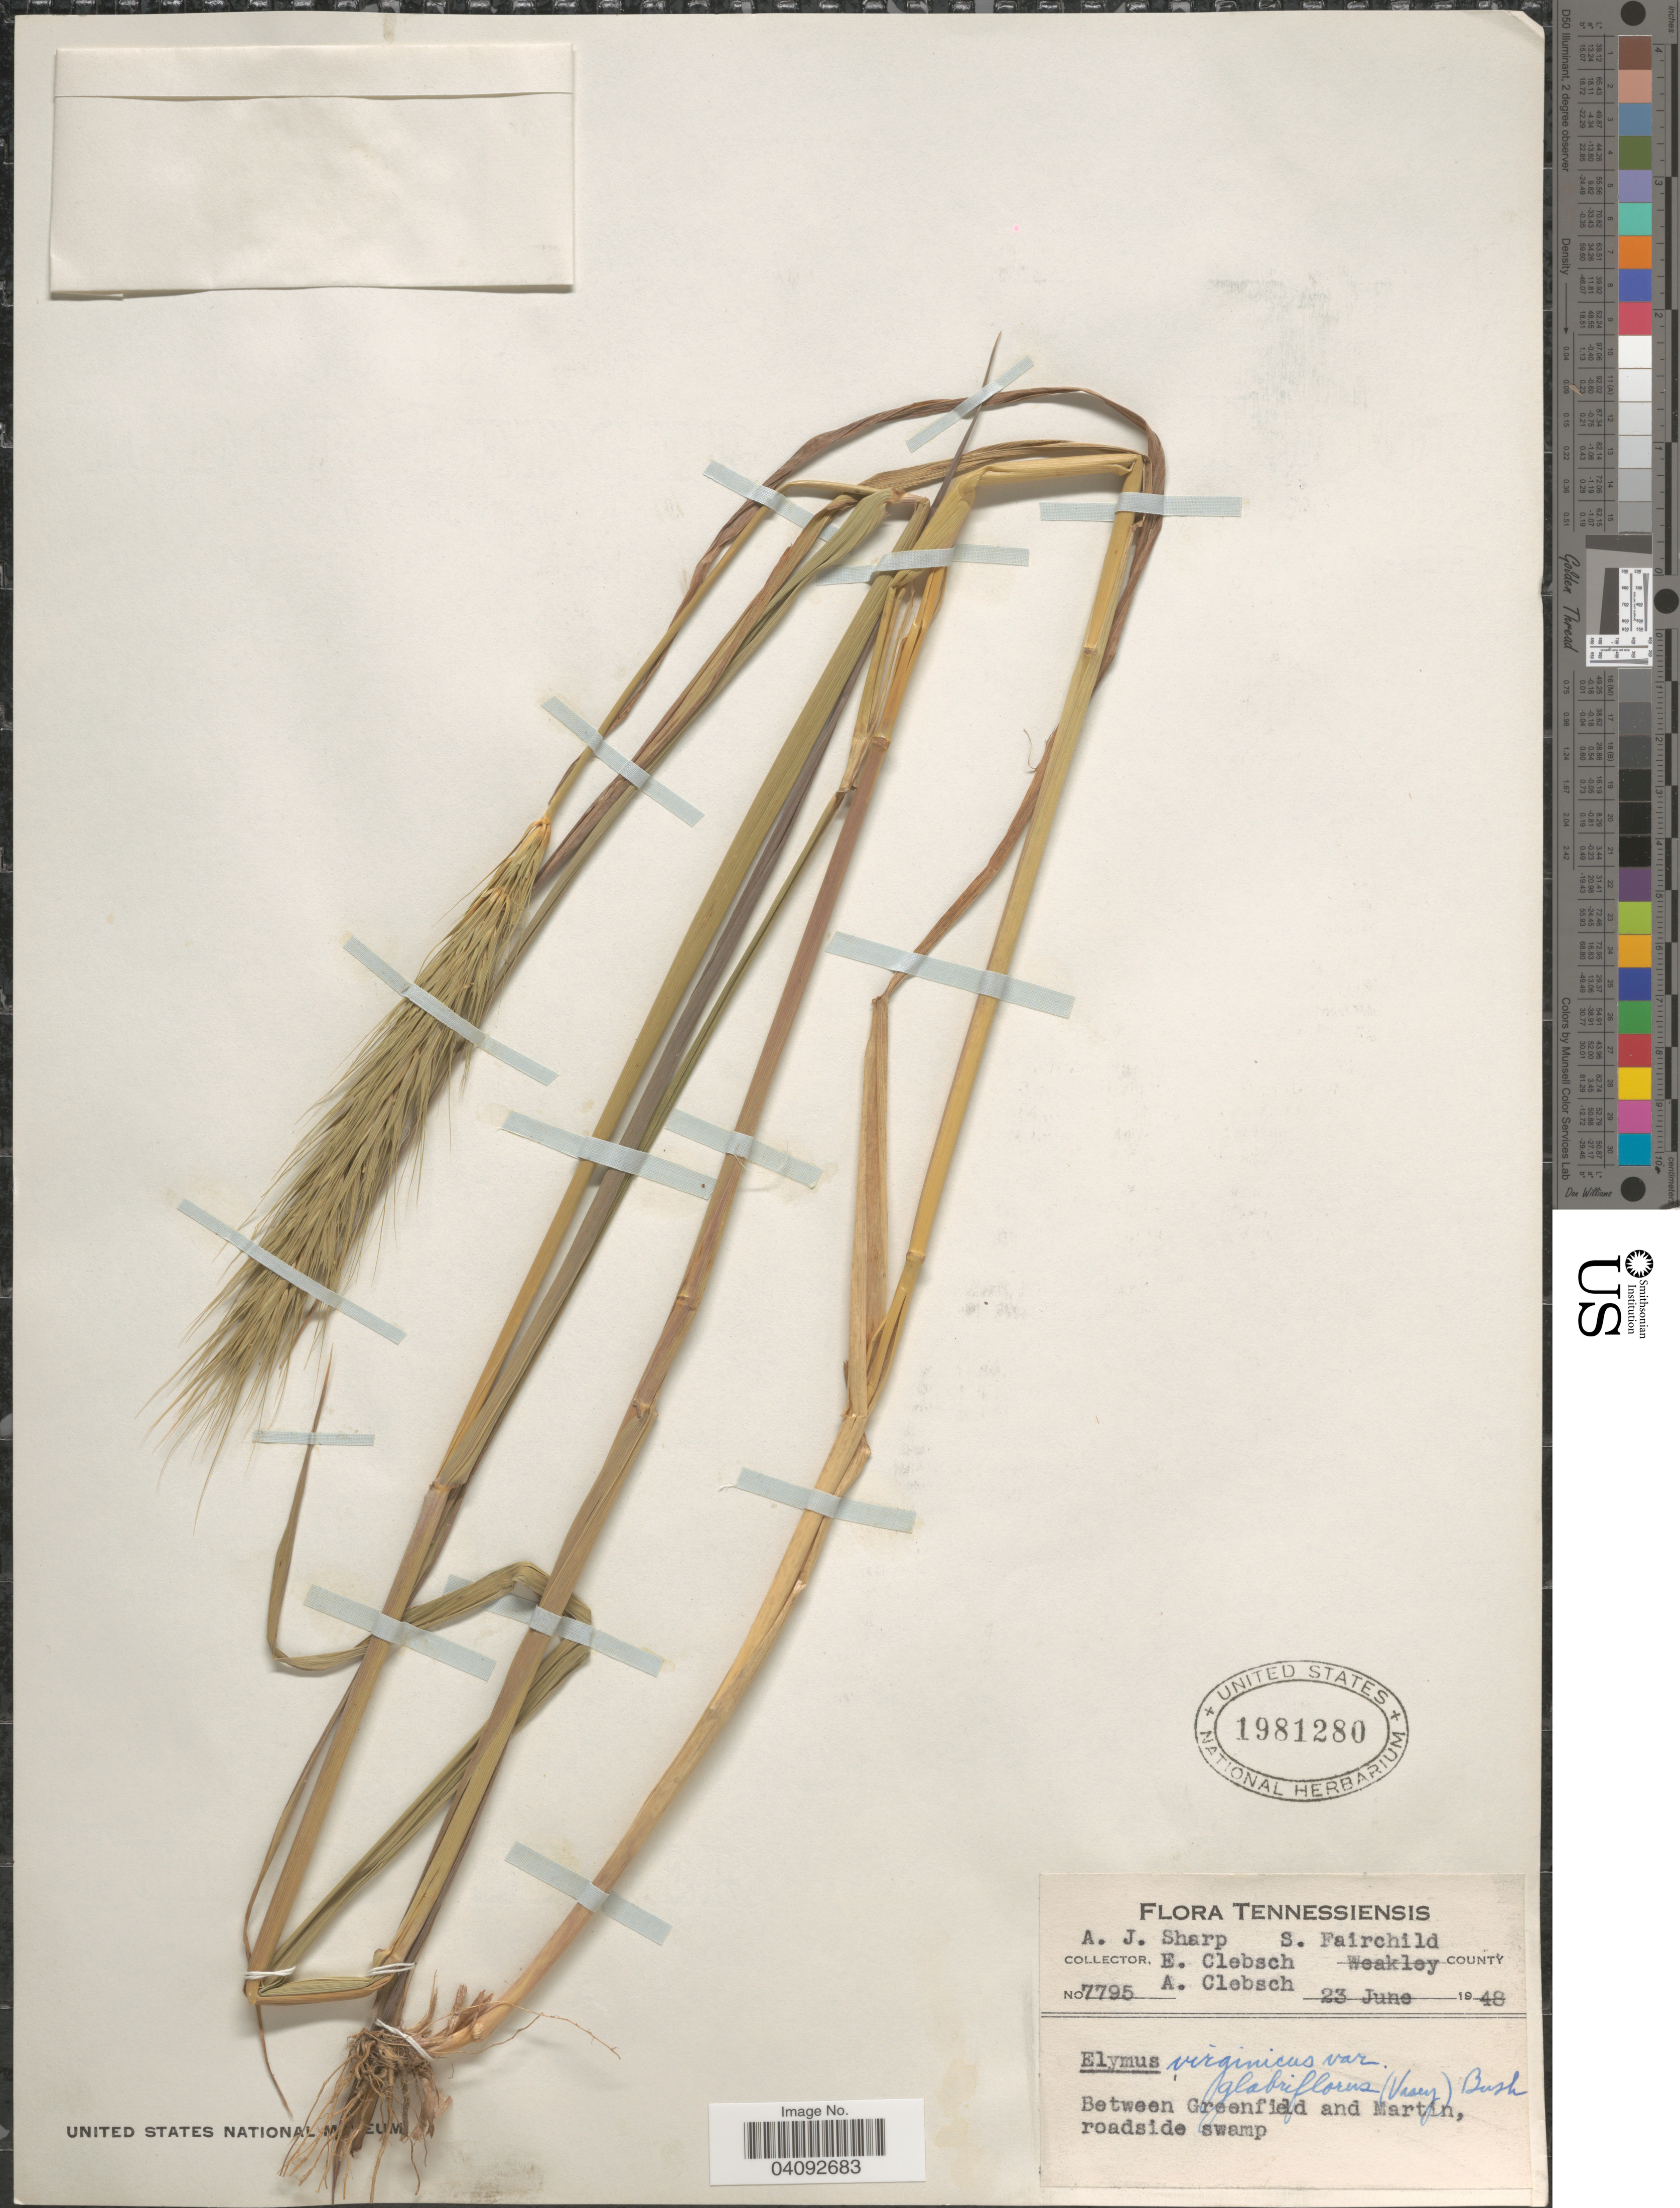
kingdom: Plantae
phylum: Tracheophyta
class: Liliopsida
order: Poales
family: Poaceae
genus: Elymus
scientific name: Elymus glabriflorus var. glabriflorus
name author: (Vasey ex L.H. Dewey) Scribn. & C.R. Ball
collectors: A. J. Sharp, E. Clebsch, A. Clebsch & S. Fairchild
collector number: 7795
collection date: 1948-06-23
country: United States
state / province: Tennessee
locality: Weakley County. Between Greenfield and Martin, roadside swamp.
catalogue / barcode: US 1981280